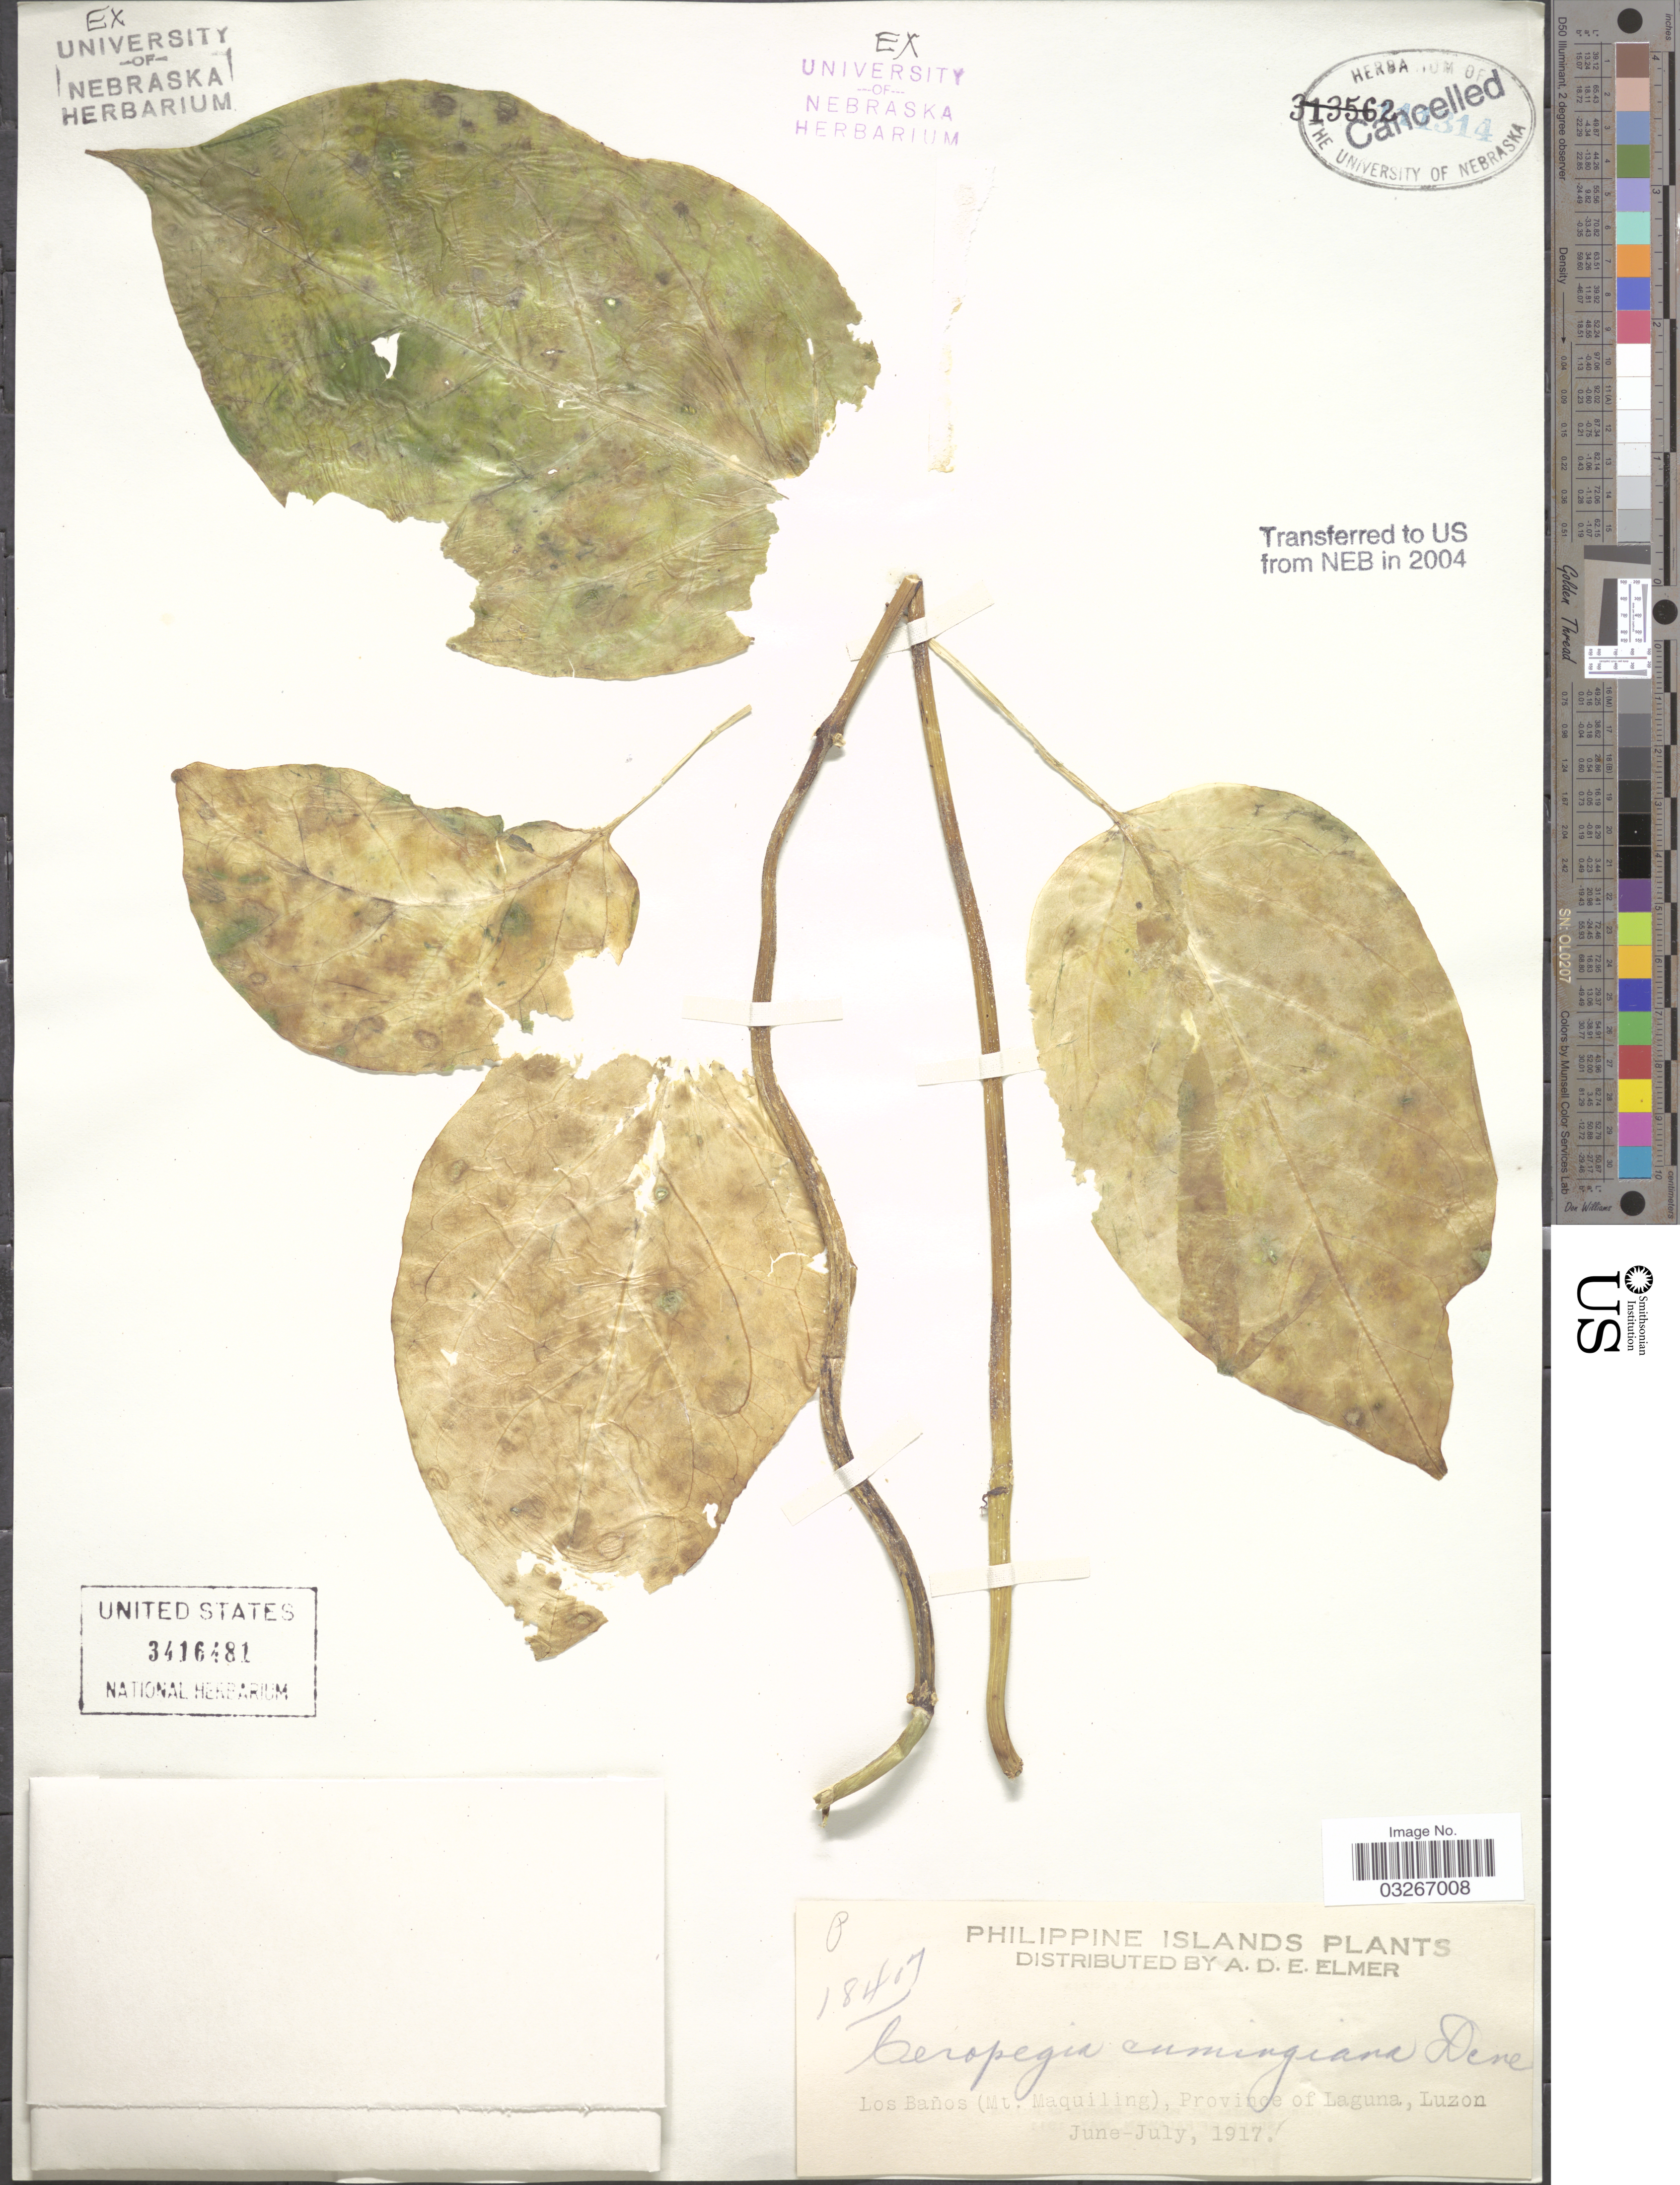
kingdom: Plantae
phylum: Tracheophyta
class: Magnoliopsida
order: Gentianales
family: Apocynaceae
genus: Ceropegia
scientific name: Ceropegia cumingiana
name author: Decne.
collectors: A. D. E. Elmer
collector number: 18407*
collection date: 1917-06/1917-07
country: Philippines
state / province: Calabarzon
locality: Philippine Islands. Los Baños (Mt. Maquiling), Province of Laguna, Luzon.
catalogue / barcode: US 3416481